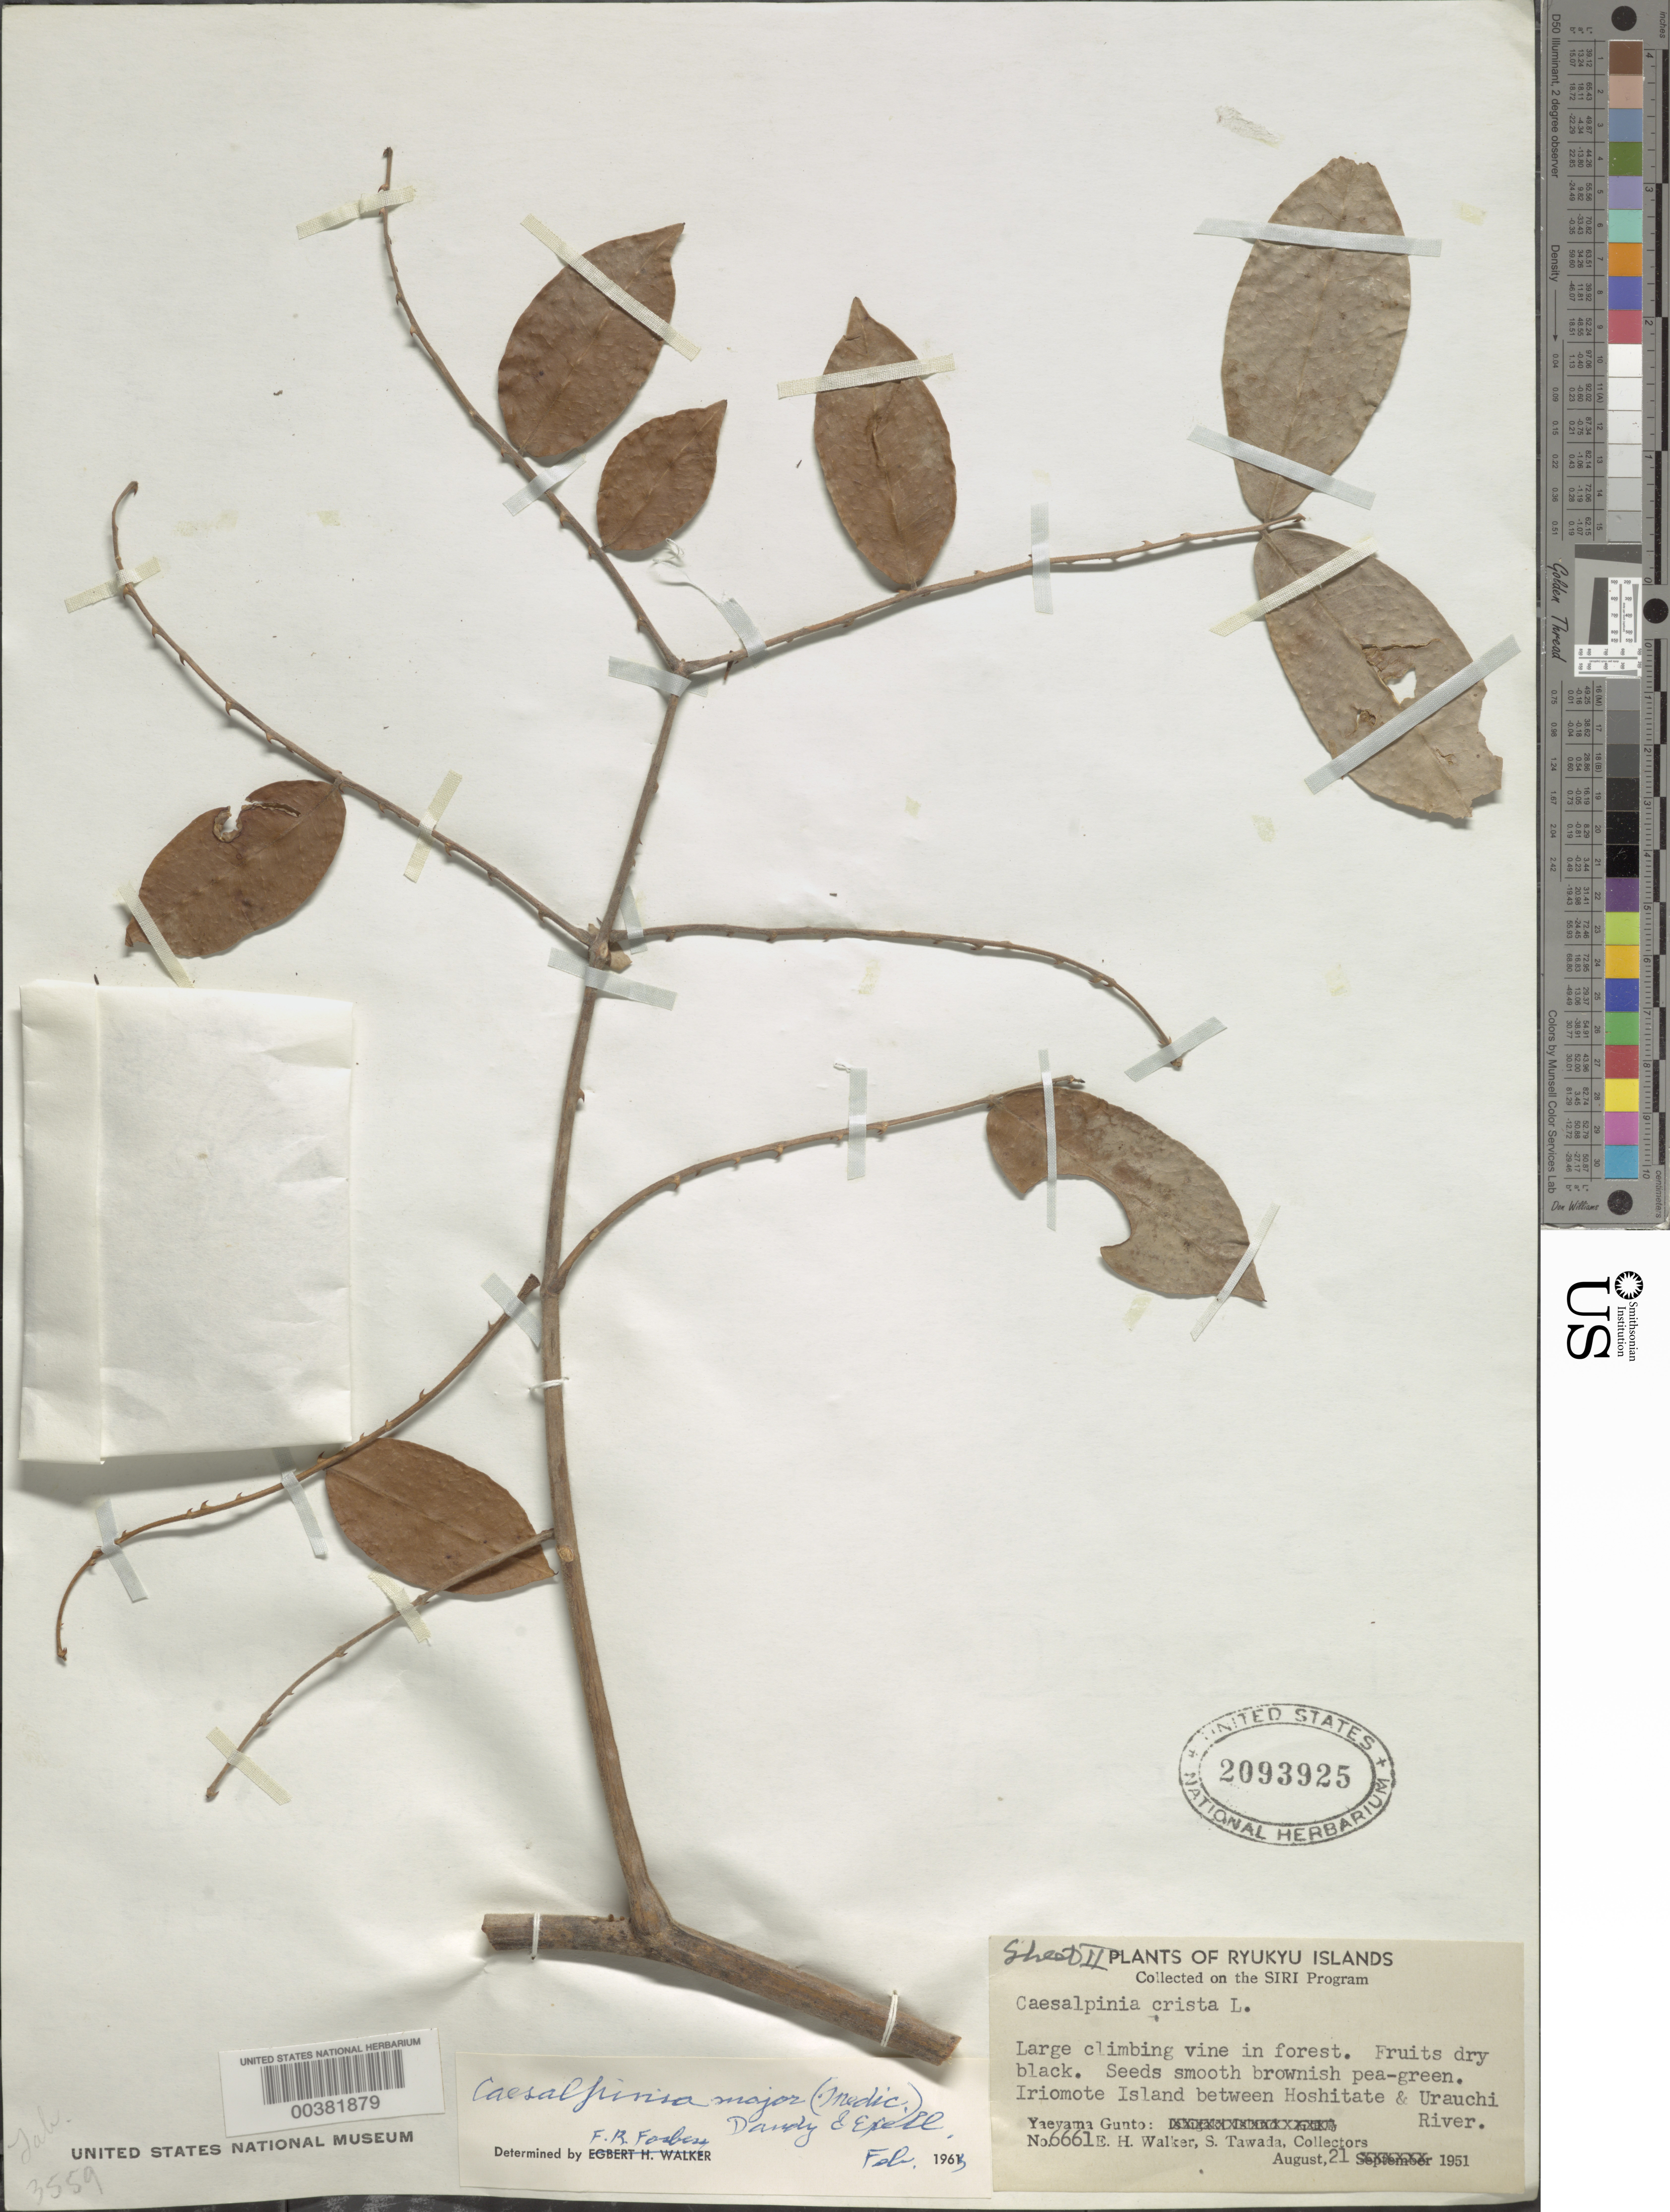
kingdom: Plantae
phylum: Tracheophyta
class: Magnoliopsida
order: Fabales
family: Fabaceae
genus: Guilandina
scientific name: Guilandina major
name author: (Medik.) Small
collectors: E. H. Walker & S. Tawada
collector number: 6661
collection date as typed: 21 Aug 1951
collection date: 1951-08-21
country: Japan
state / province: Okinawa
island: Iriomote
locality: Iriomote i. between hoshitake and urauchi river [Sakishima Is.]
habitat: In forest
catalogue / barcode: US 2093925